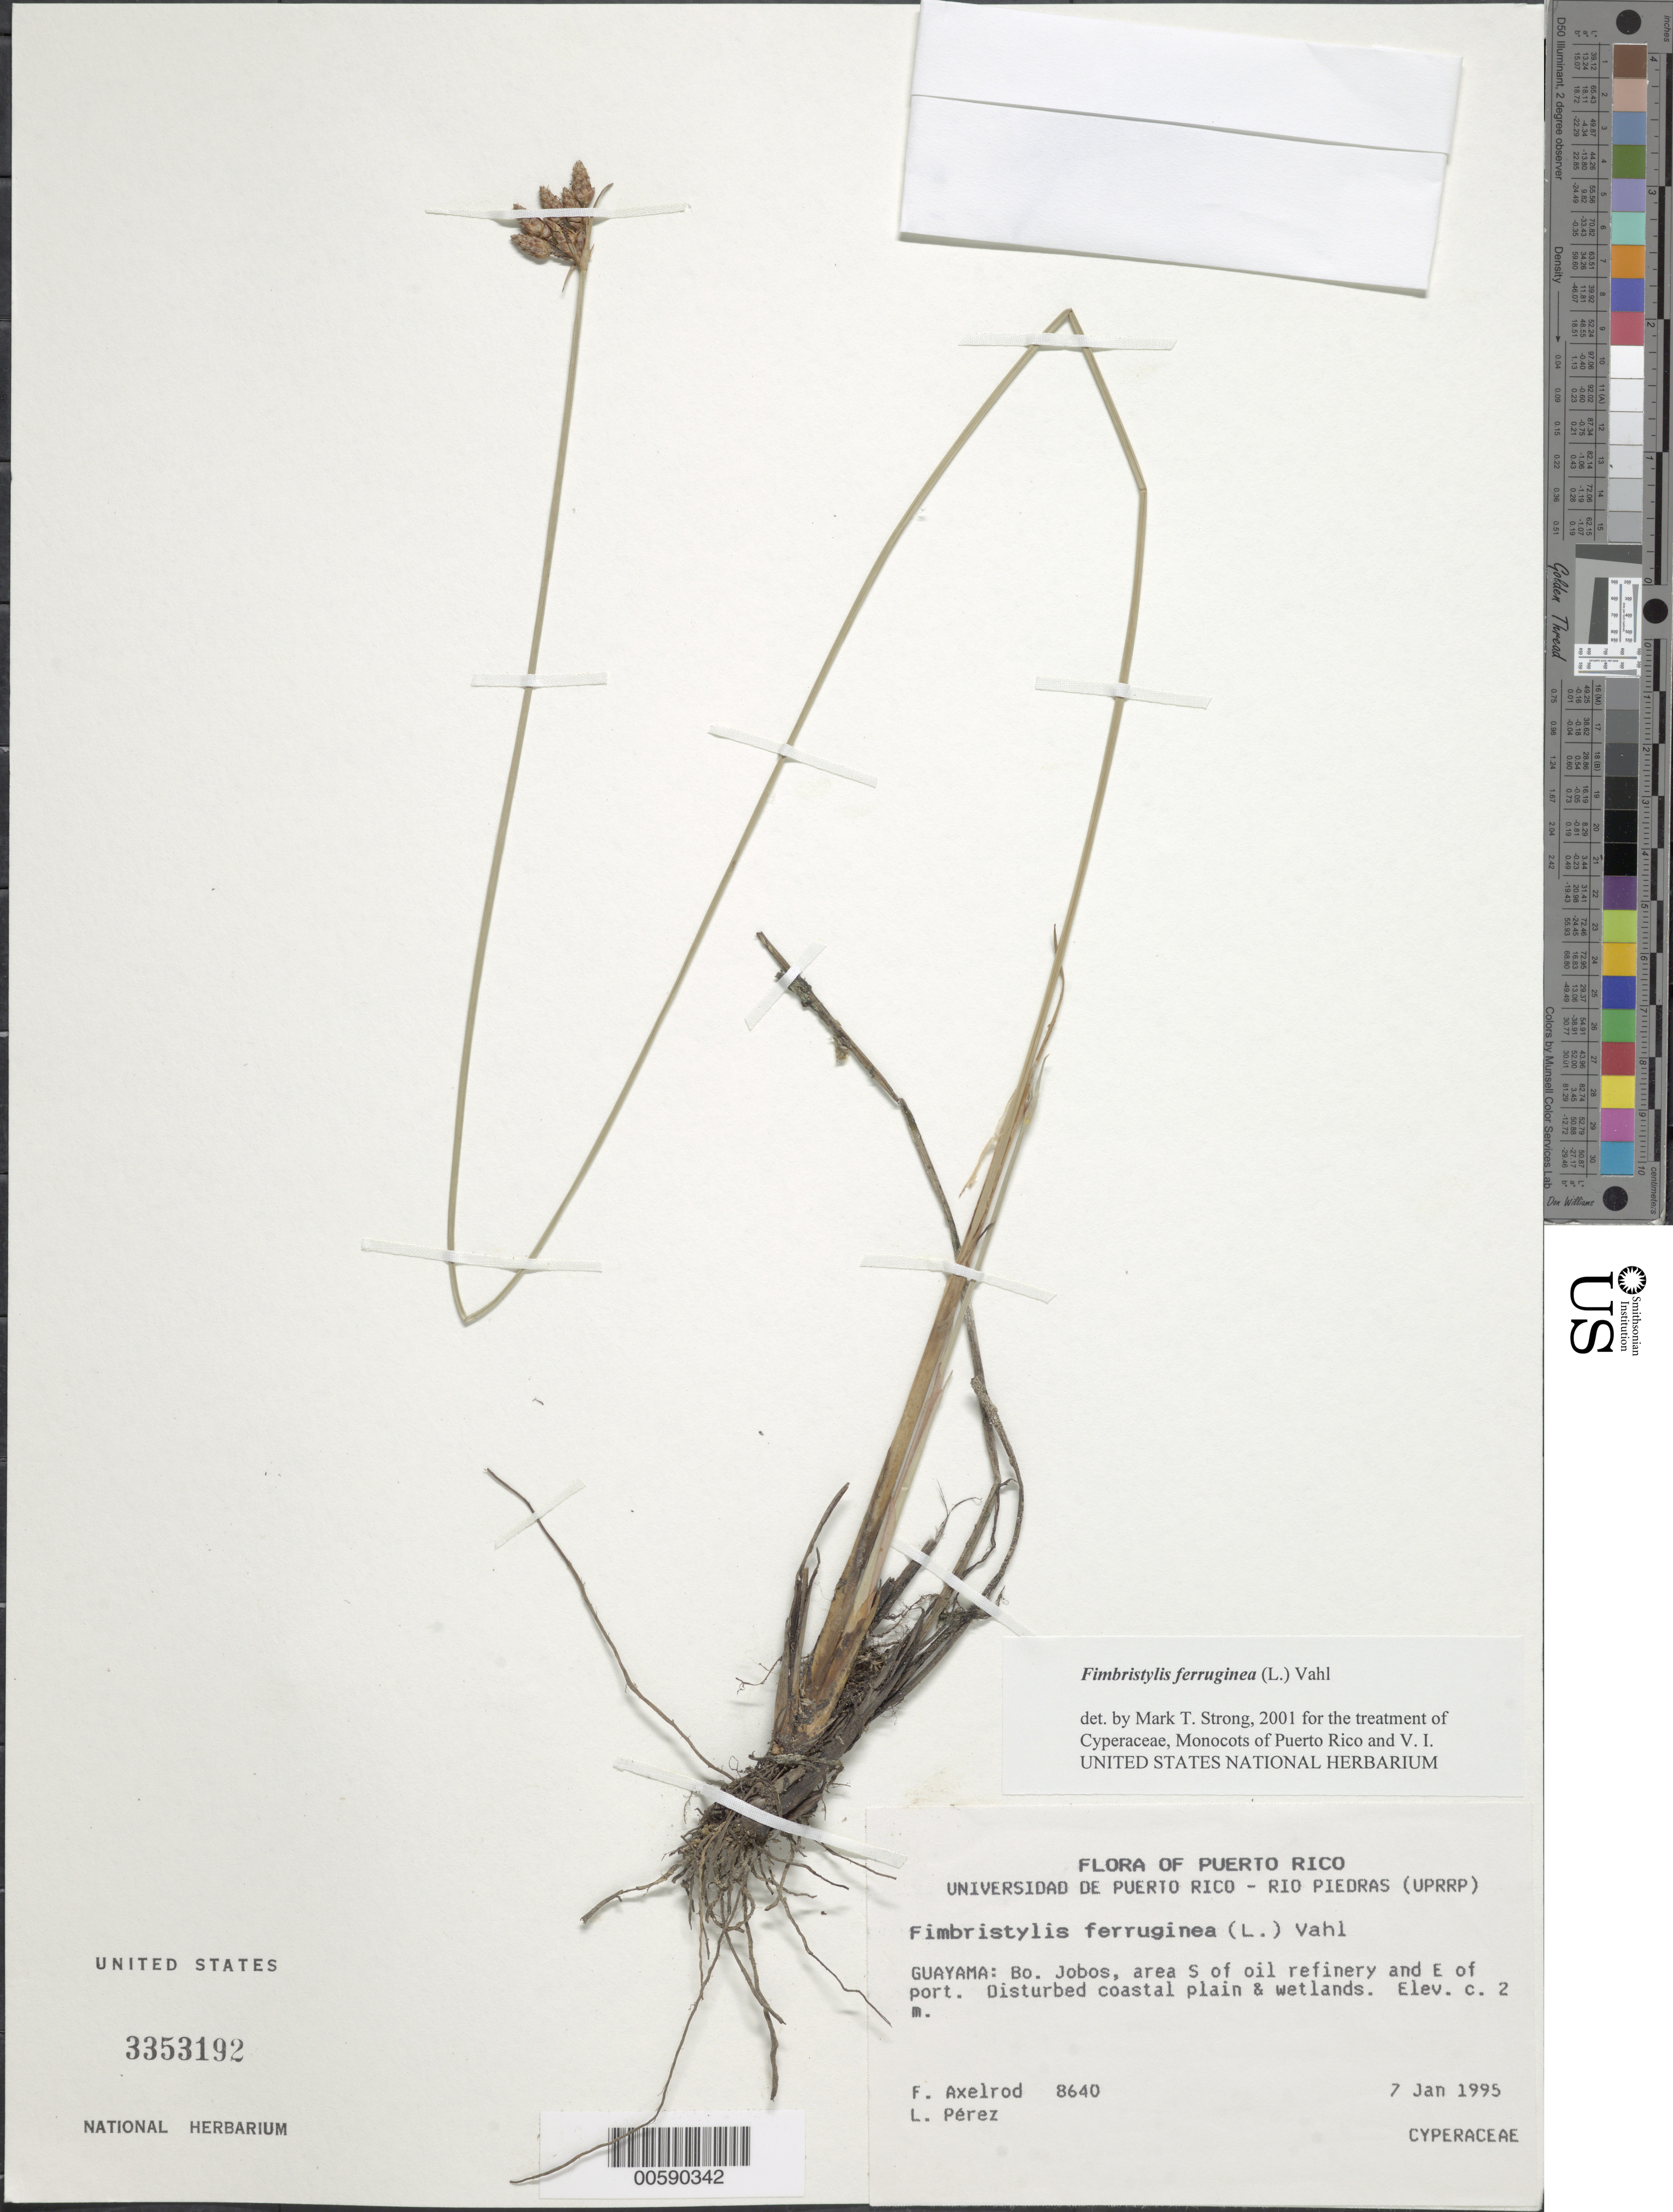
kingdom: Plantae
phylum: Tracheophyta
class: Liliopsida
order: Poales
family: Cyperaceae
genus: Fimbristylis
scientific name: Fimbristylis ferruginea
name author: (L.) Vahl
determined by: Strong, M. T., (US), Smithsonian Institution - National Museum of Natural History (UNITED STATES)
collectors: F. S. Axelrod & L. Pérez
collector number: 8640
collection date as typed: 07 Jan 1995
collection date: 1995-01-07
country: Puerto Rico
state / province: Guayama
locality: Guayama: Bo. Jobos, area S of oil refinery and E of port.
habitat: Disturbed coastal plain & wetlands.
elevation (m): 2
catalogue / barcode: US 3353192